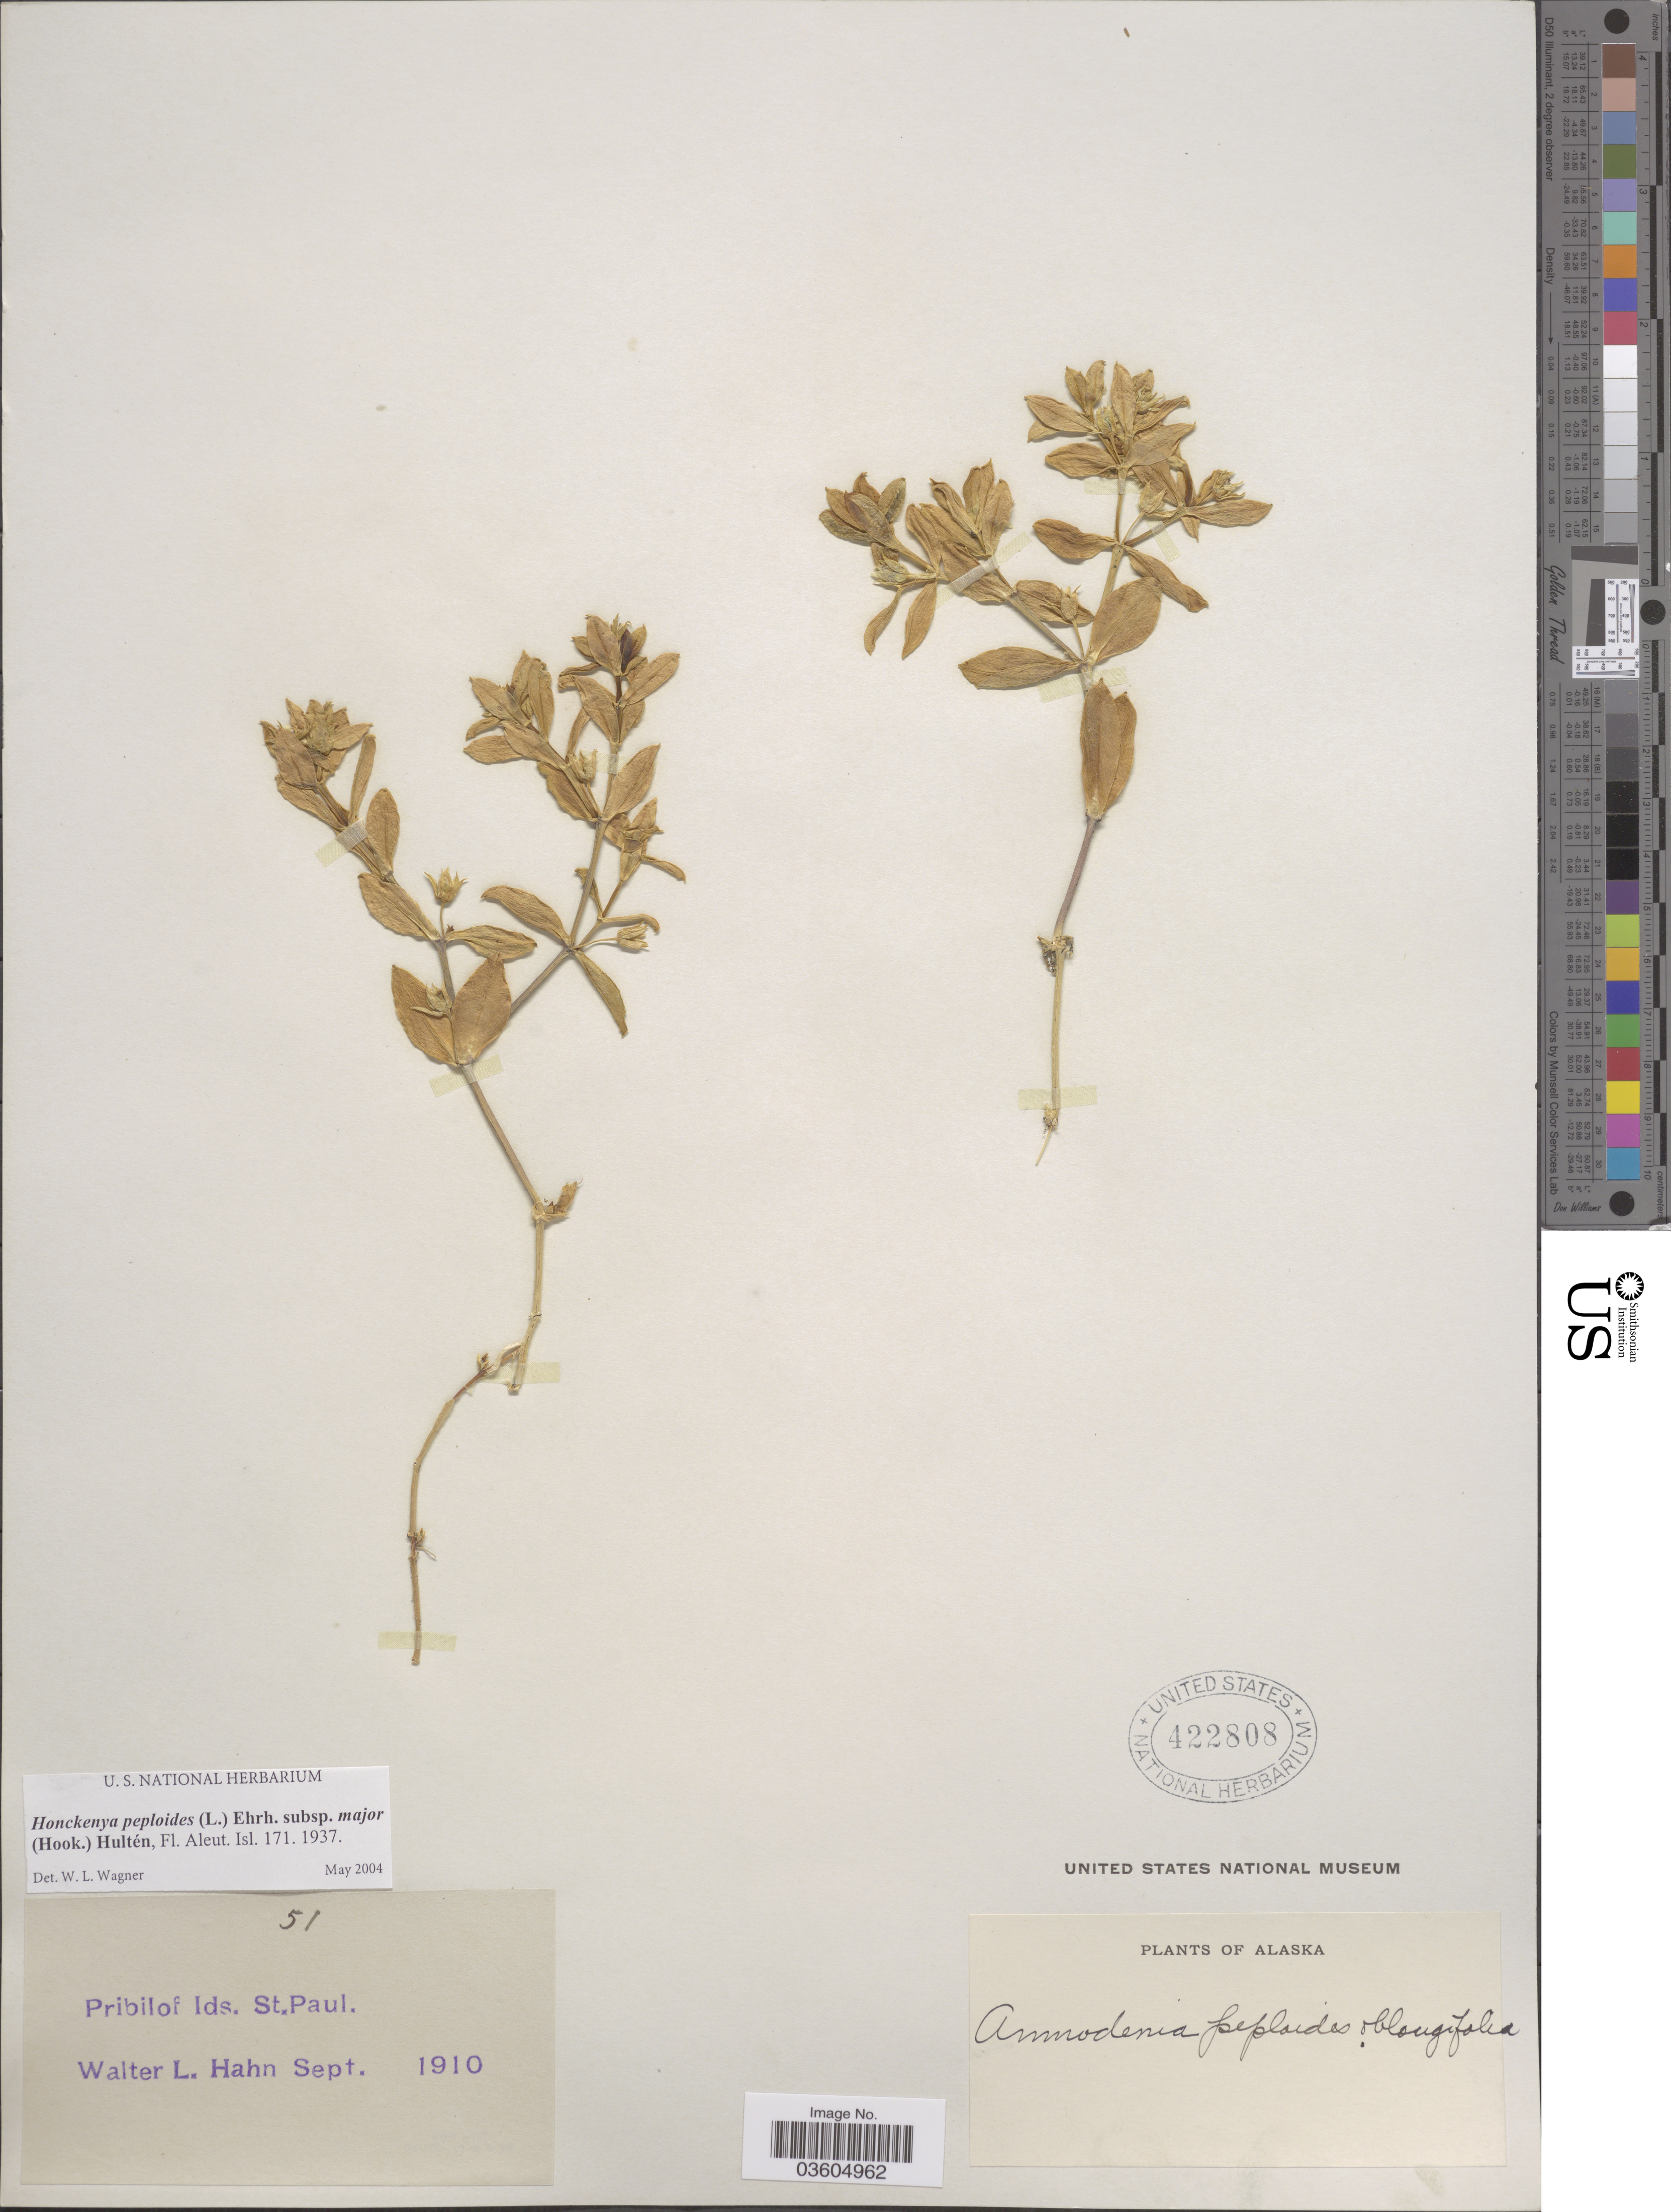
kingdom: Plantae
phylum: Tracheophyta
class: Magnoliopsida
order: Caryophyllales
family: Caryophyllaceae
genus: Honckenya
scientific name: Honckenya peploides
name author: (L.) Ehrh.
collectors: W. L. Hahn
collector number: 51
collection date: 1910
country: United States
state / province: Alaska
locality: Pribilof Ids. St. Paul.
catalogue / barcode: US 422808